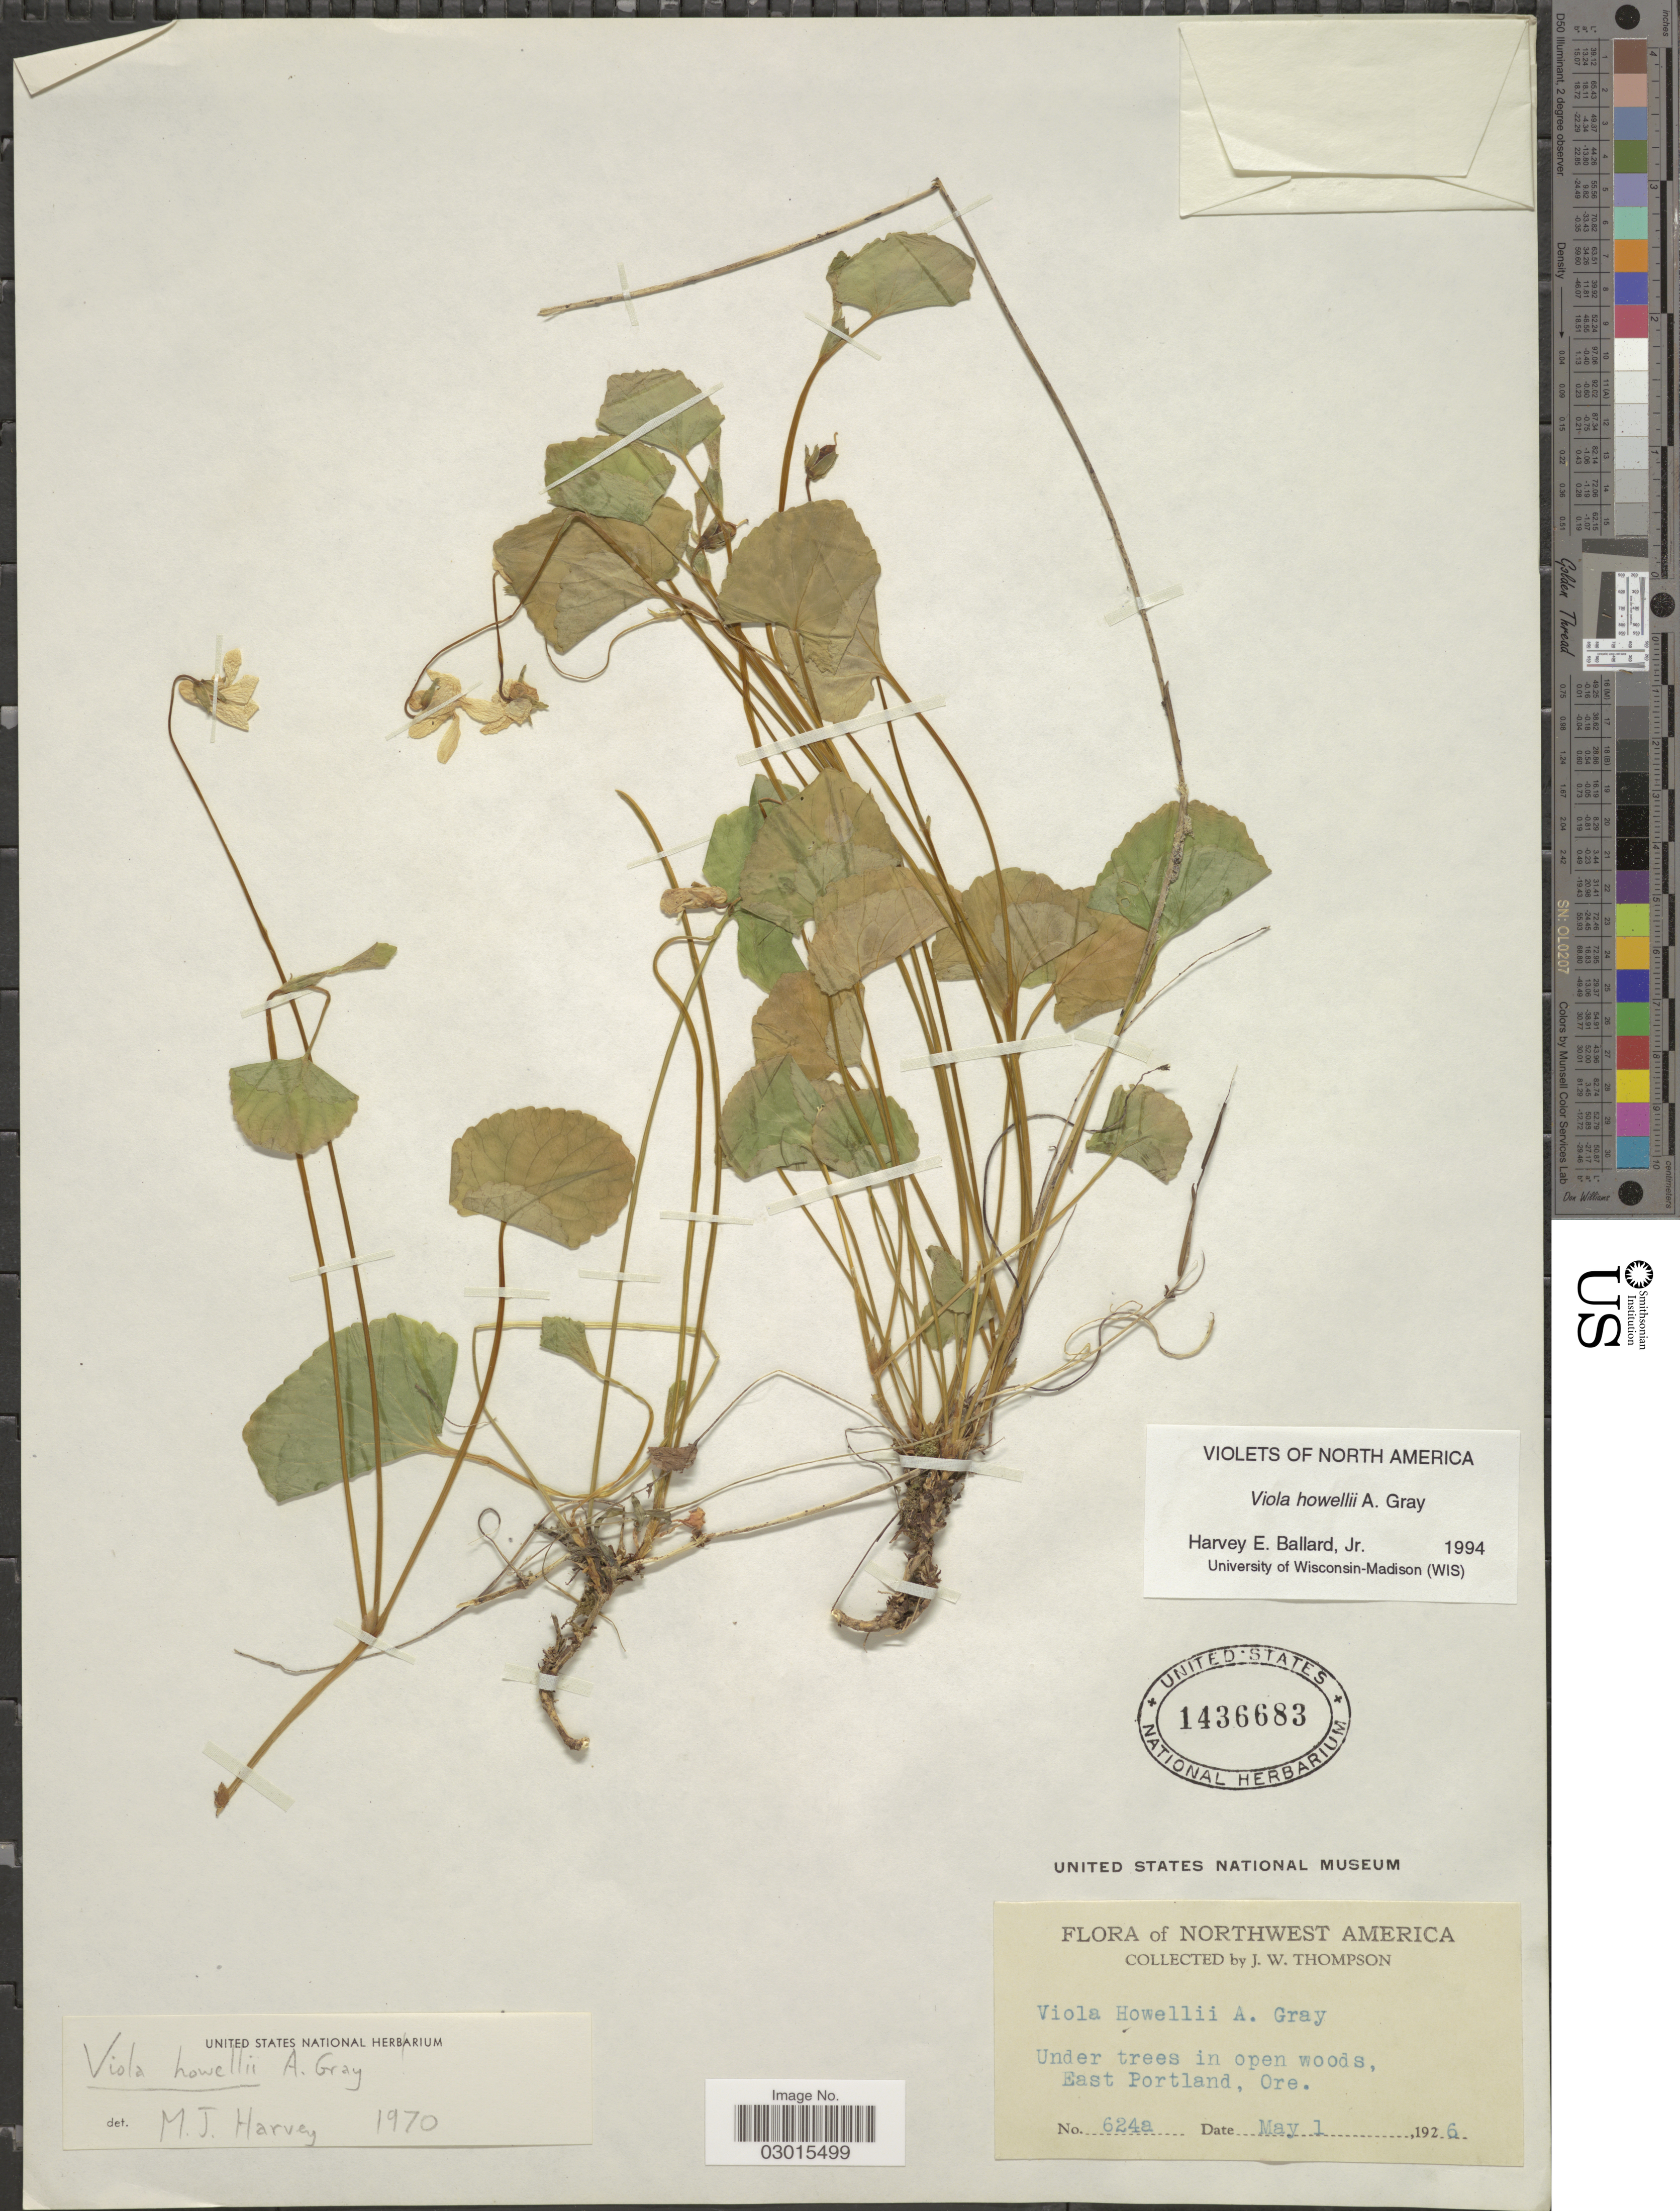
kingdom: Plantae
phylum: Tracheophyta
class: Magnoliopsida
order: Malpighiales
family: Violaceae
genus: Viola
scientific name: Viola hookeriana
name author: Kunth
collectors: J. Thompson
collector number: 624a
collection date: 1926-05-01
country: United States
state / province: Oregon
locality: Northwest America. East Portland, Ore.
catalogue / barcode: US 1436683